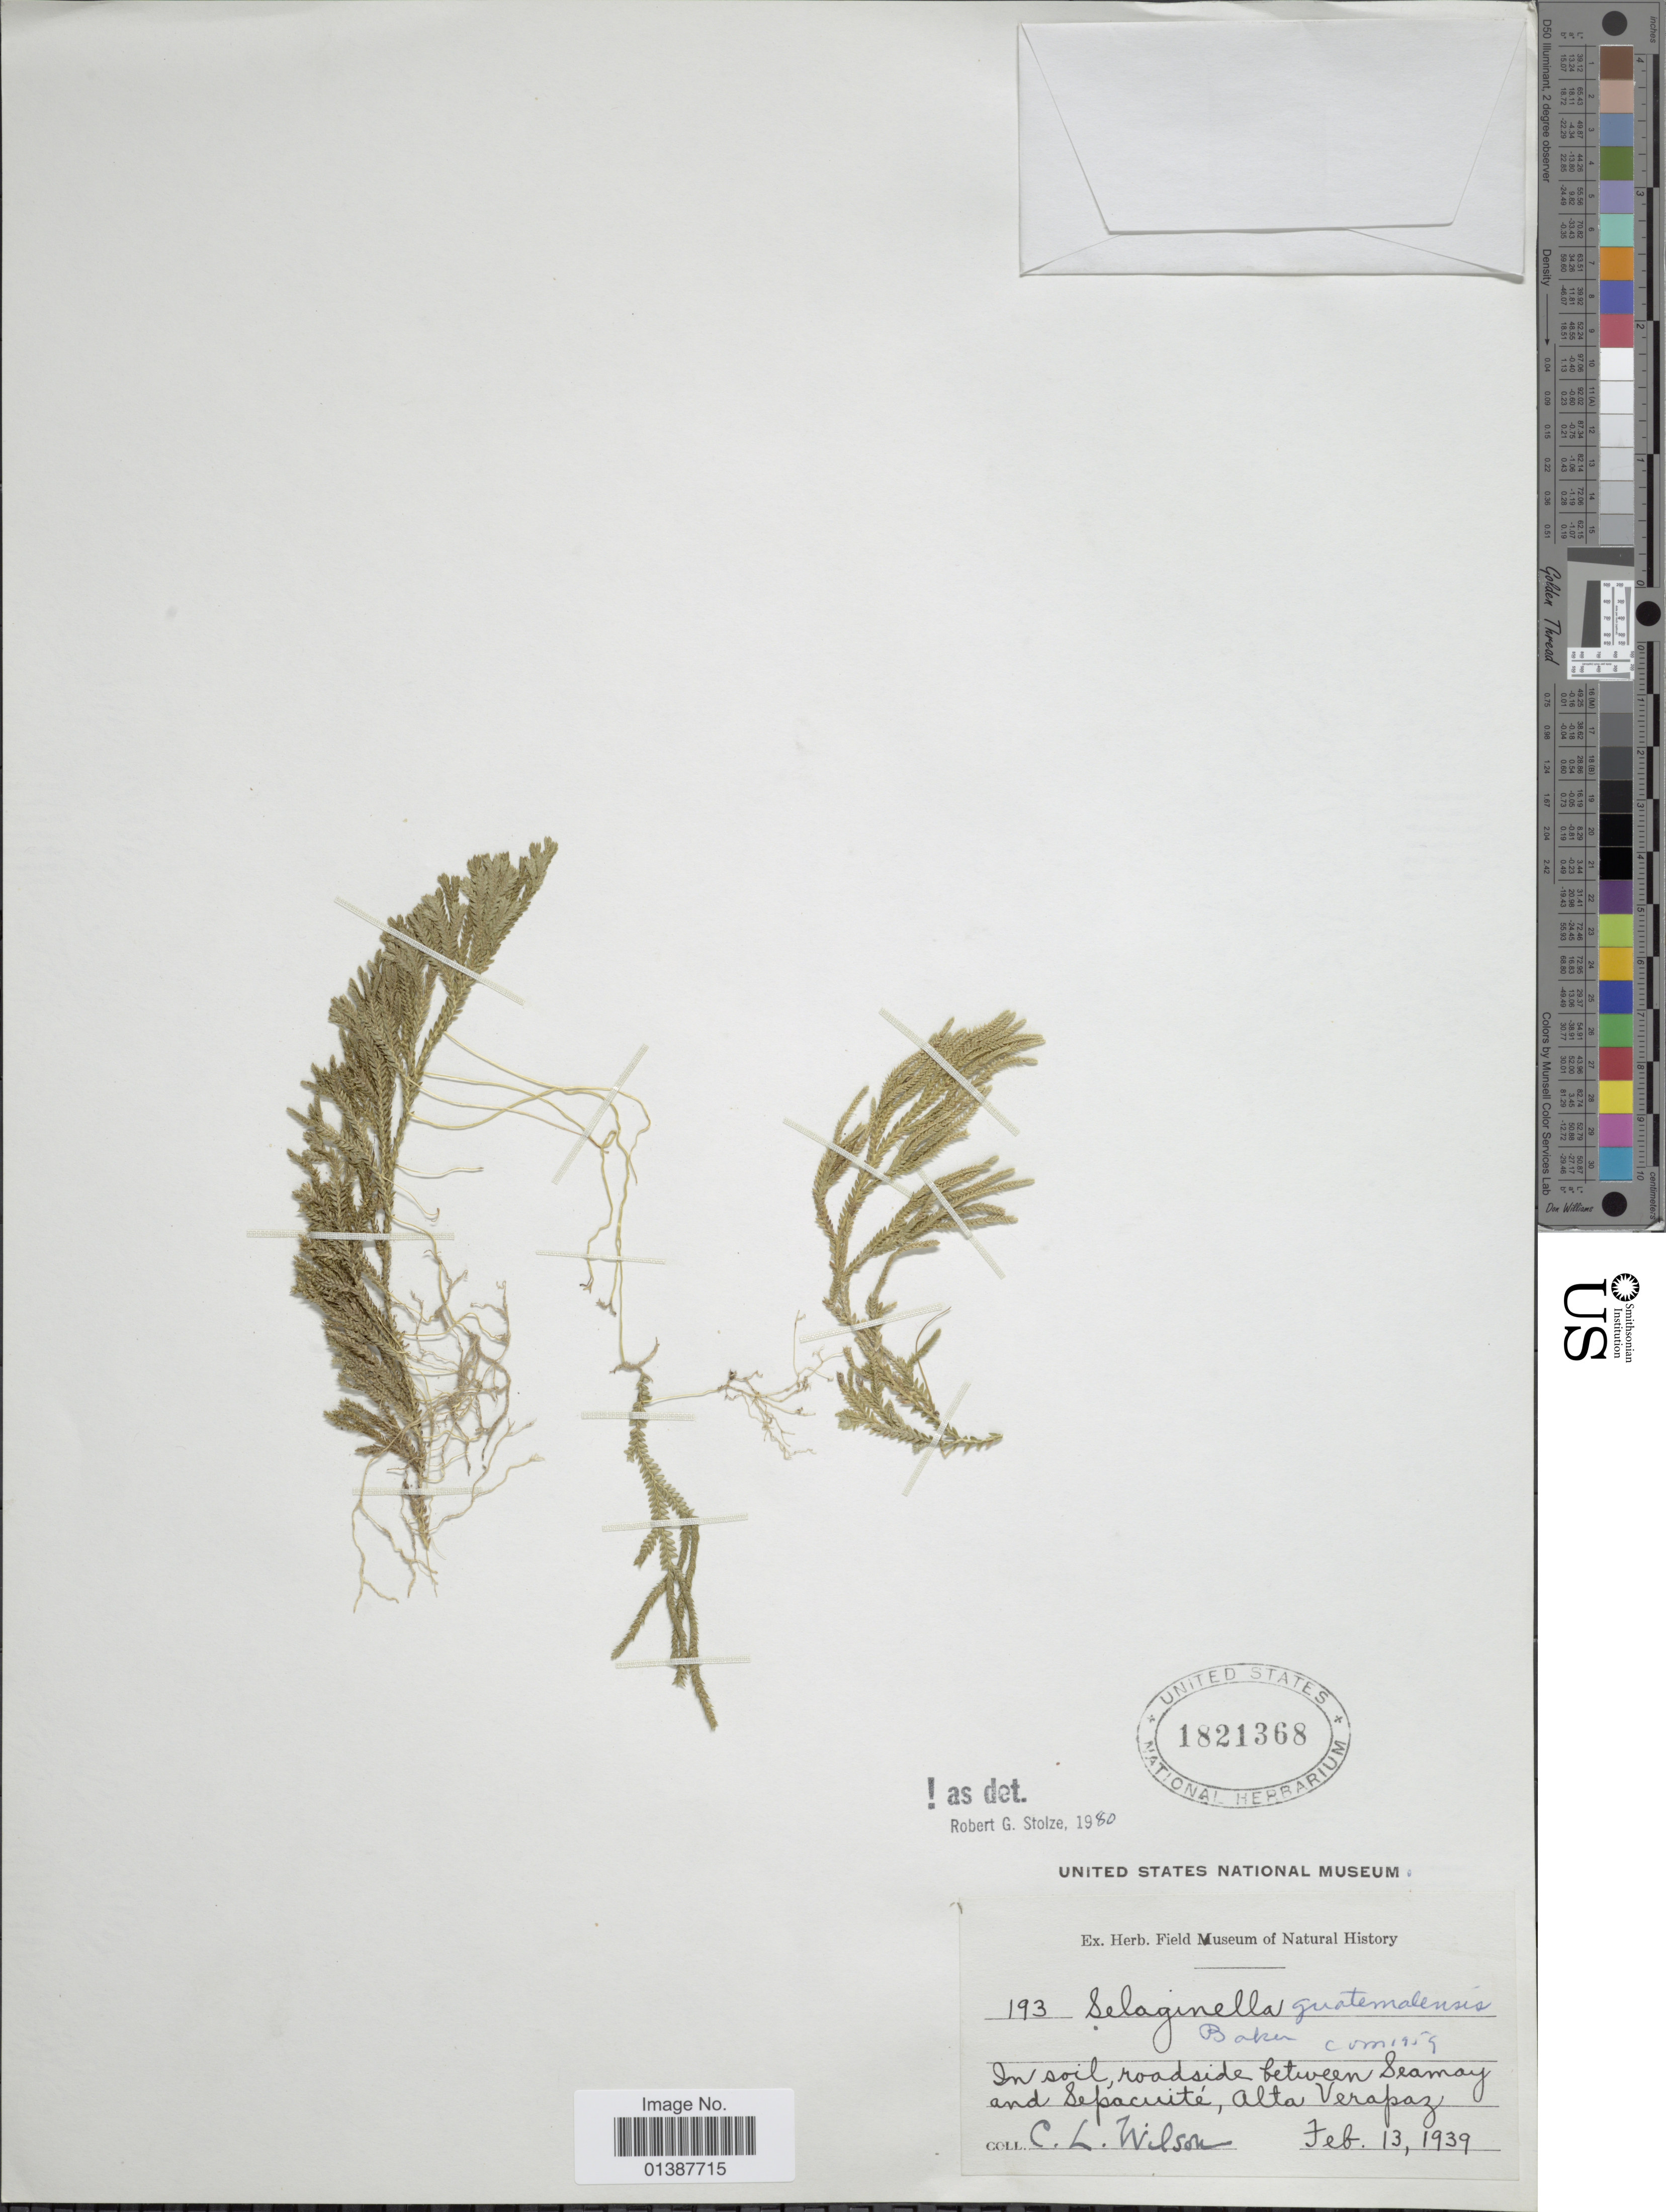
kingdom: Plantae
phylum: Tracheophyta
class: Lycopodiopsida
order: Selaginellales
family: Selaginellaceae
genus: Selaginella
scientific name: Selaginella guatemalensis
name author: Baker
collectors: C. L. Wilson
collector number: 193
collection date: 1939-02-13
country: Guatemala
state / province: Alta Verapaz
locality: In soil roadside between Seamay and Sepacuite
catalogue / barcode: US 1821368